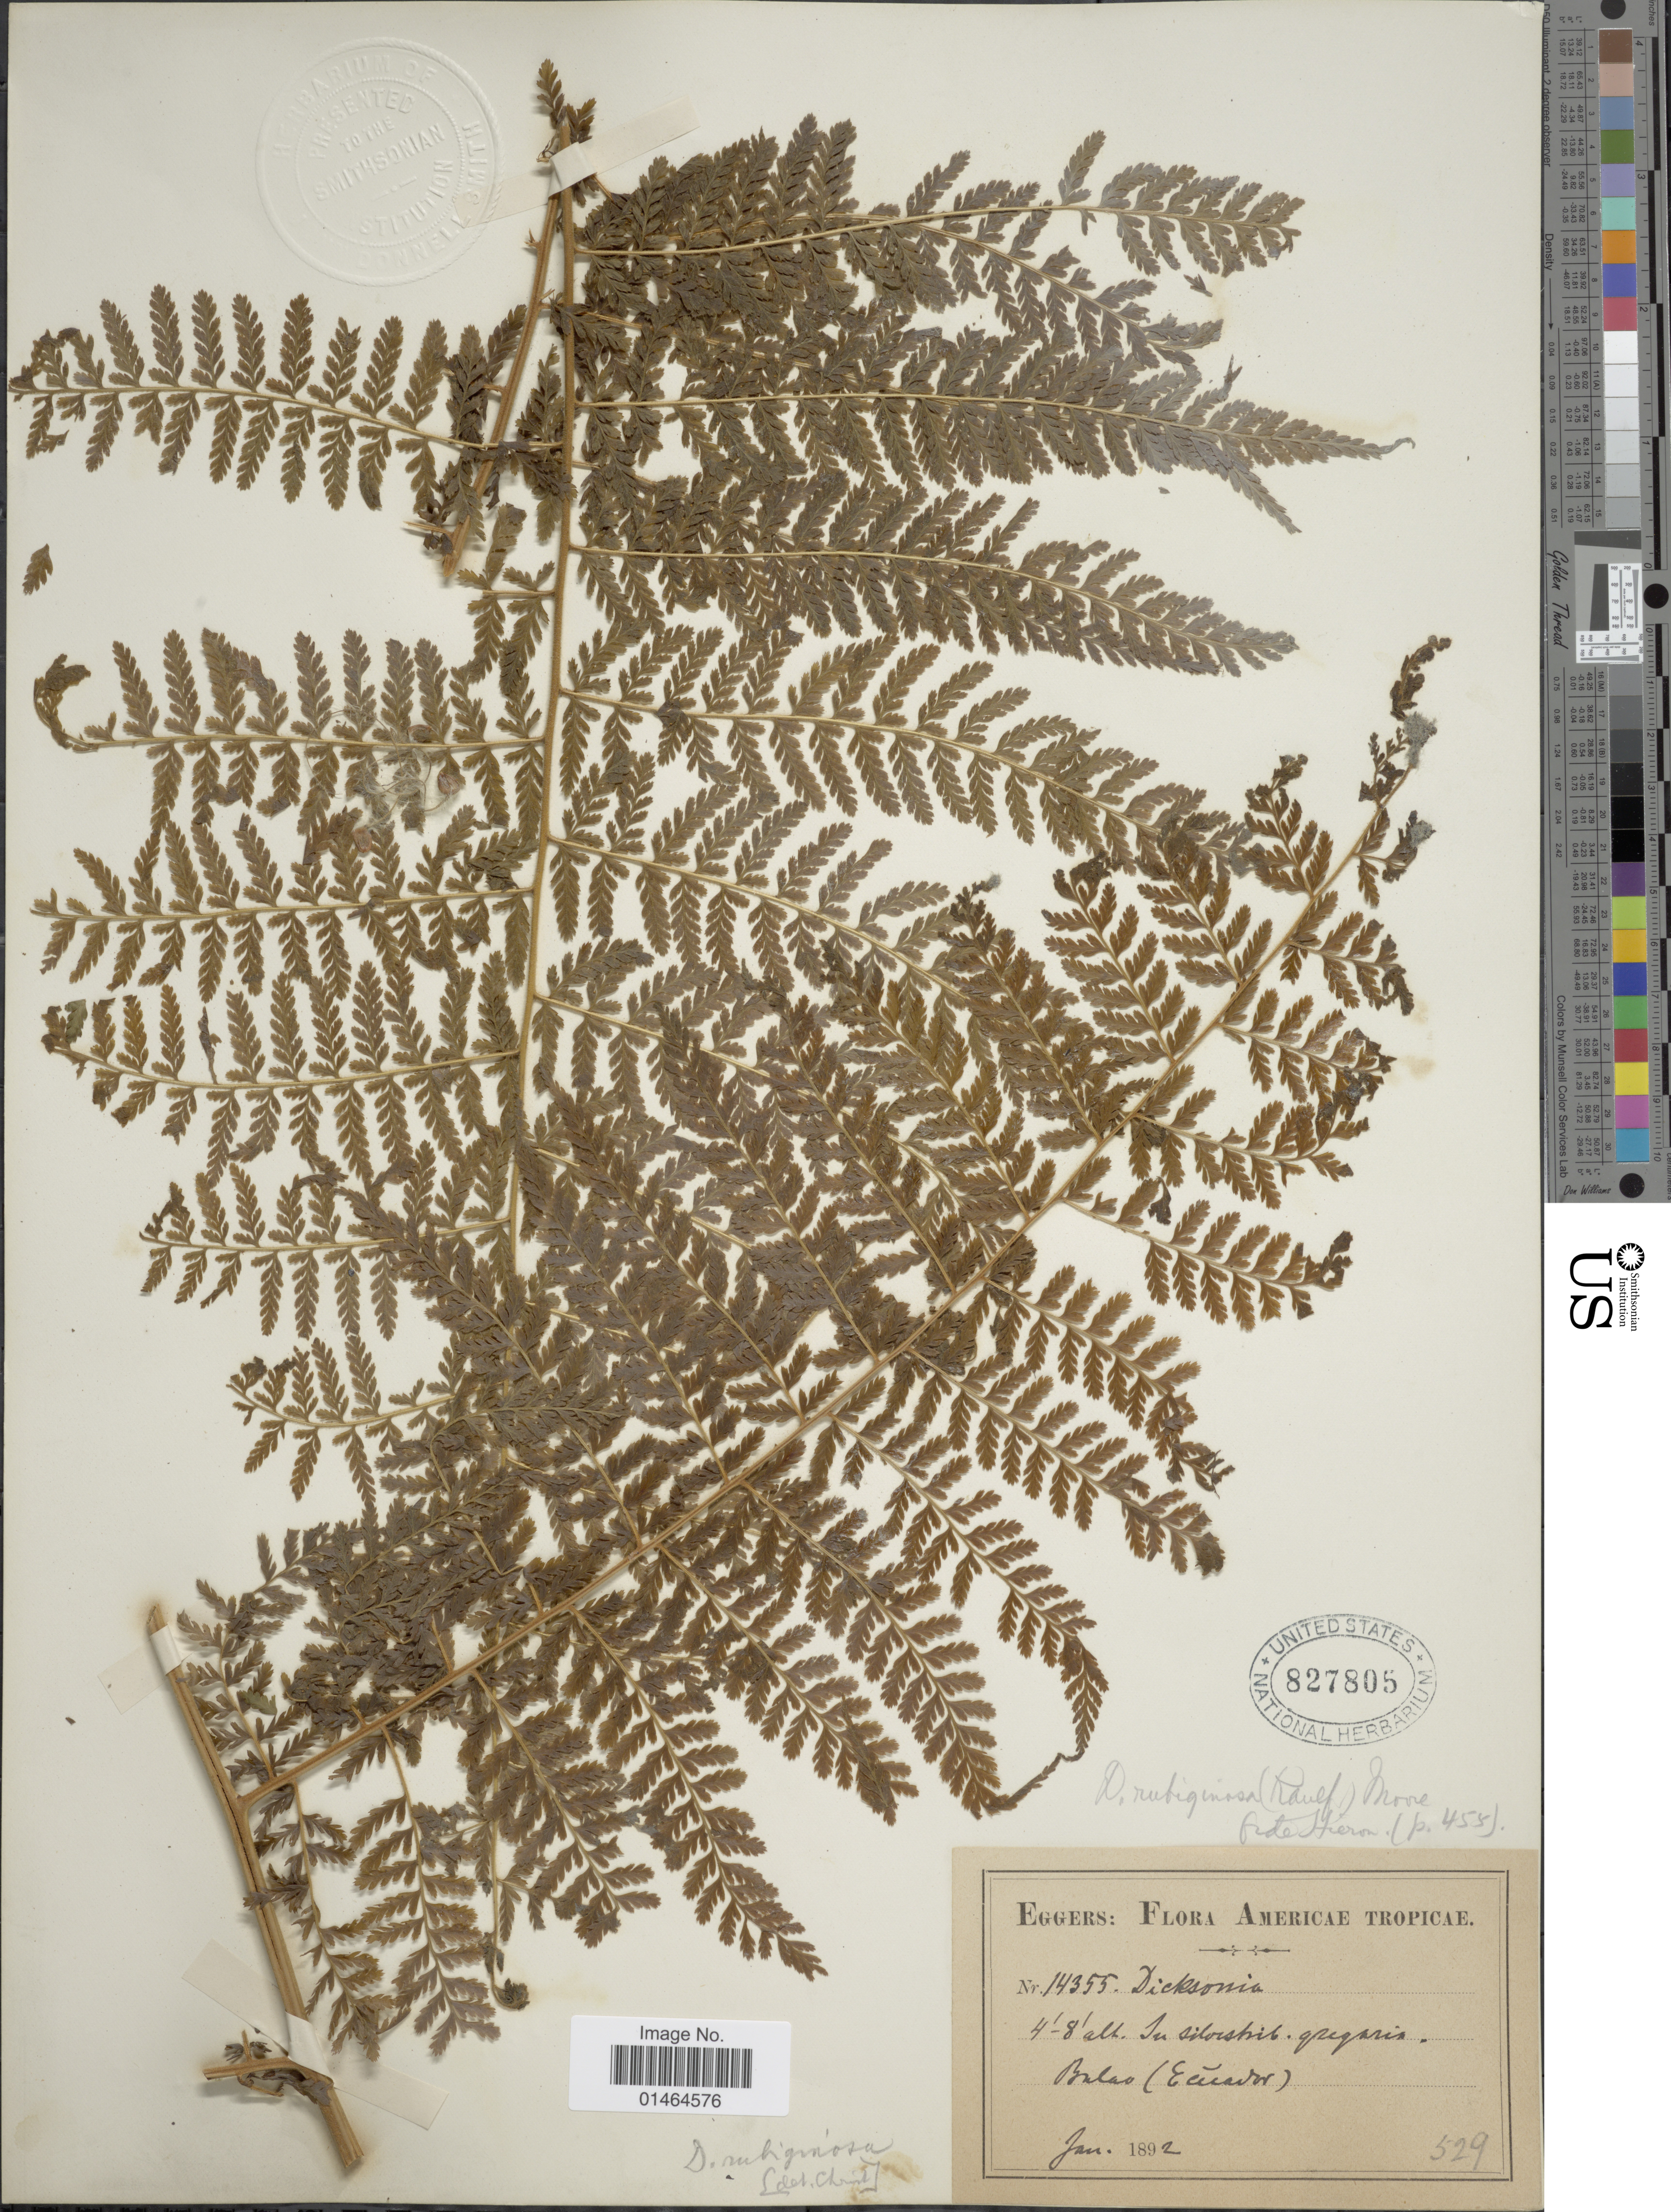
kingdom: Plantae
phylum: Tracheophyta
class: Polypodiopsida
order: Polypodiales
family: Dennstaedtiaceae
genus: Dennstaedtia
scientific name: Dennstaedtia cicutaria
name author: (Sw.) T. Moore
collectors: -. Eggers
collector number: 14355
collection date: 1892-01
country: Ecuador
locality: Balao.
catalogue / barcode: US 827805